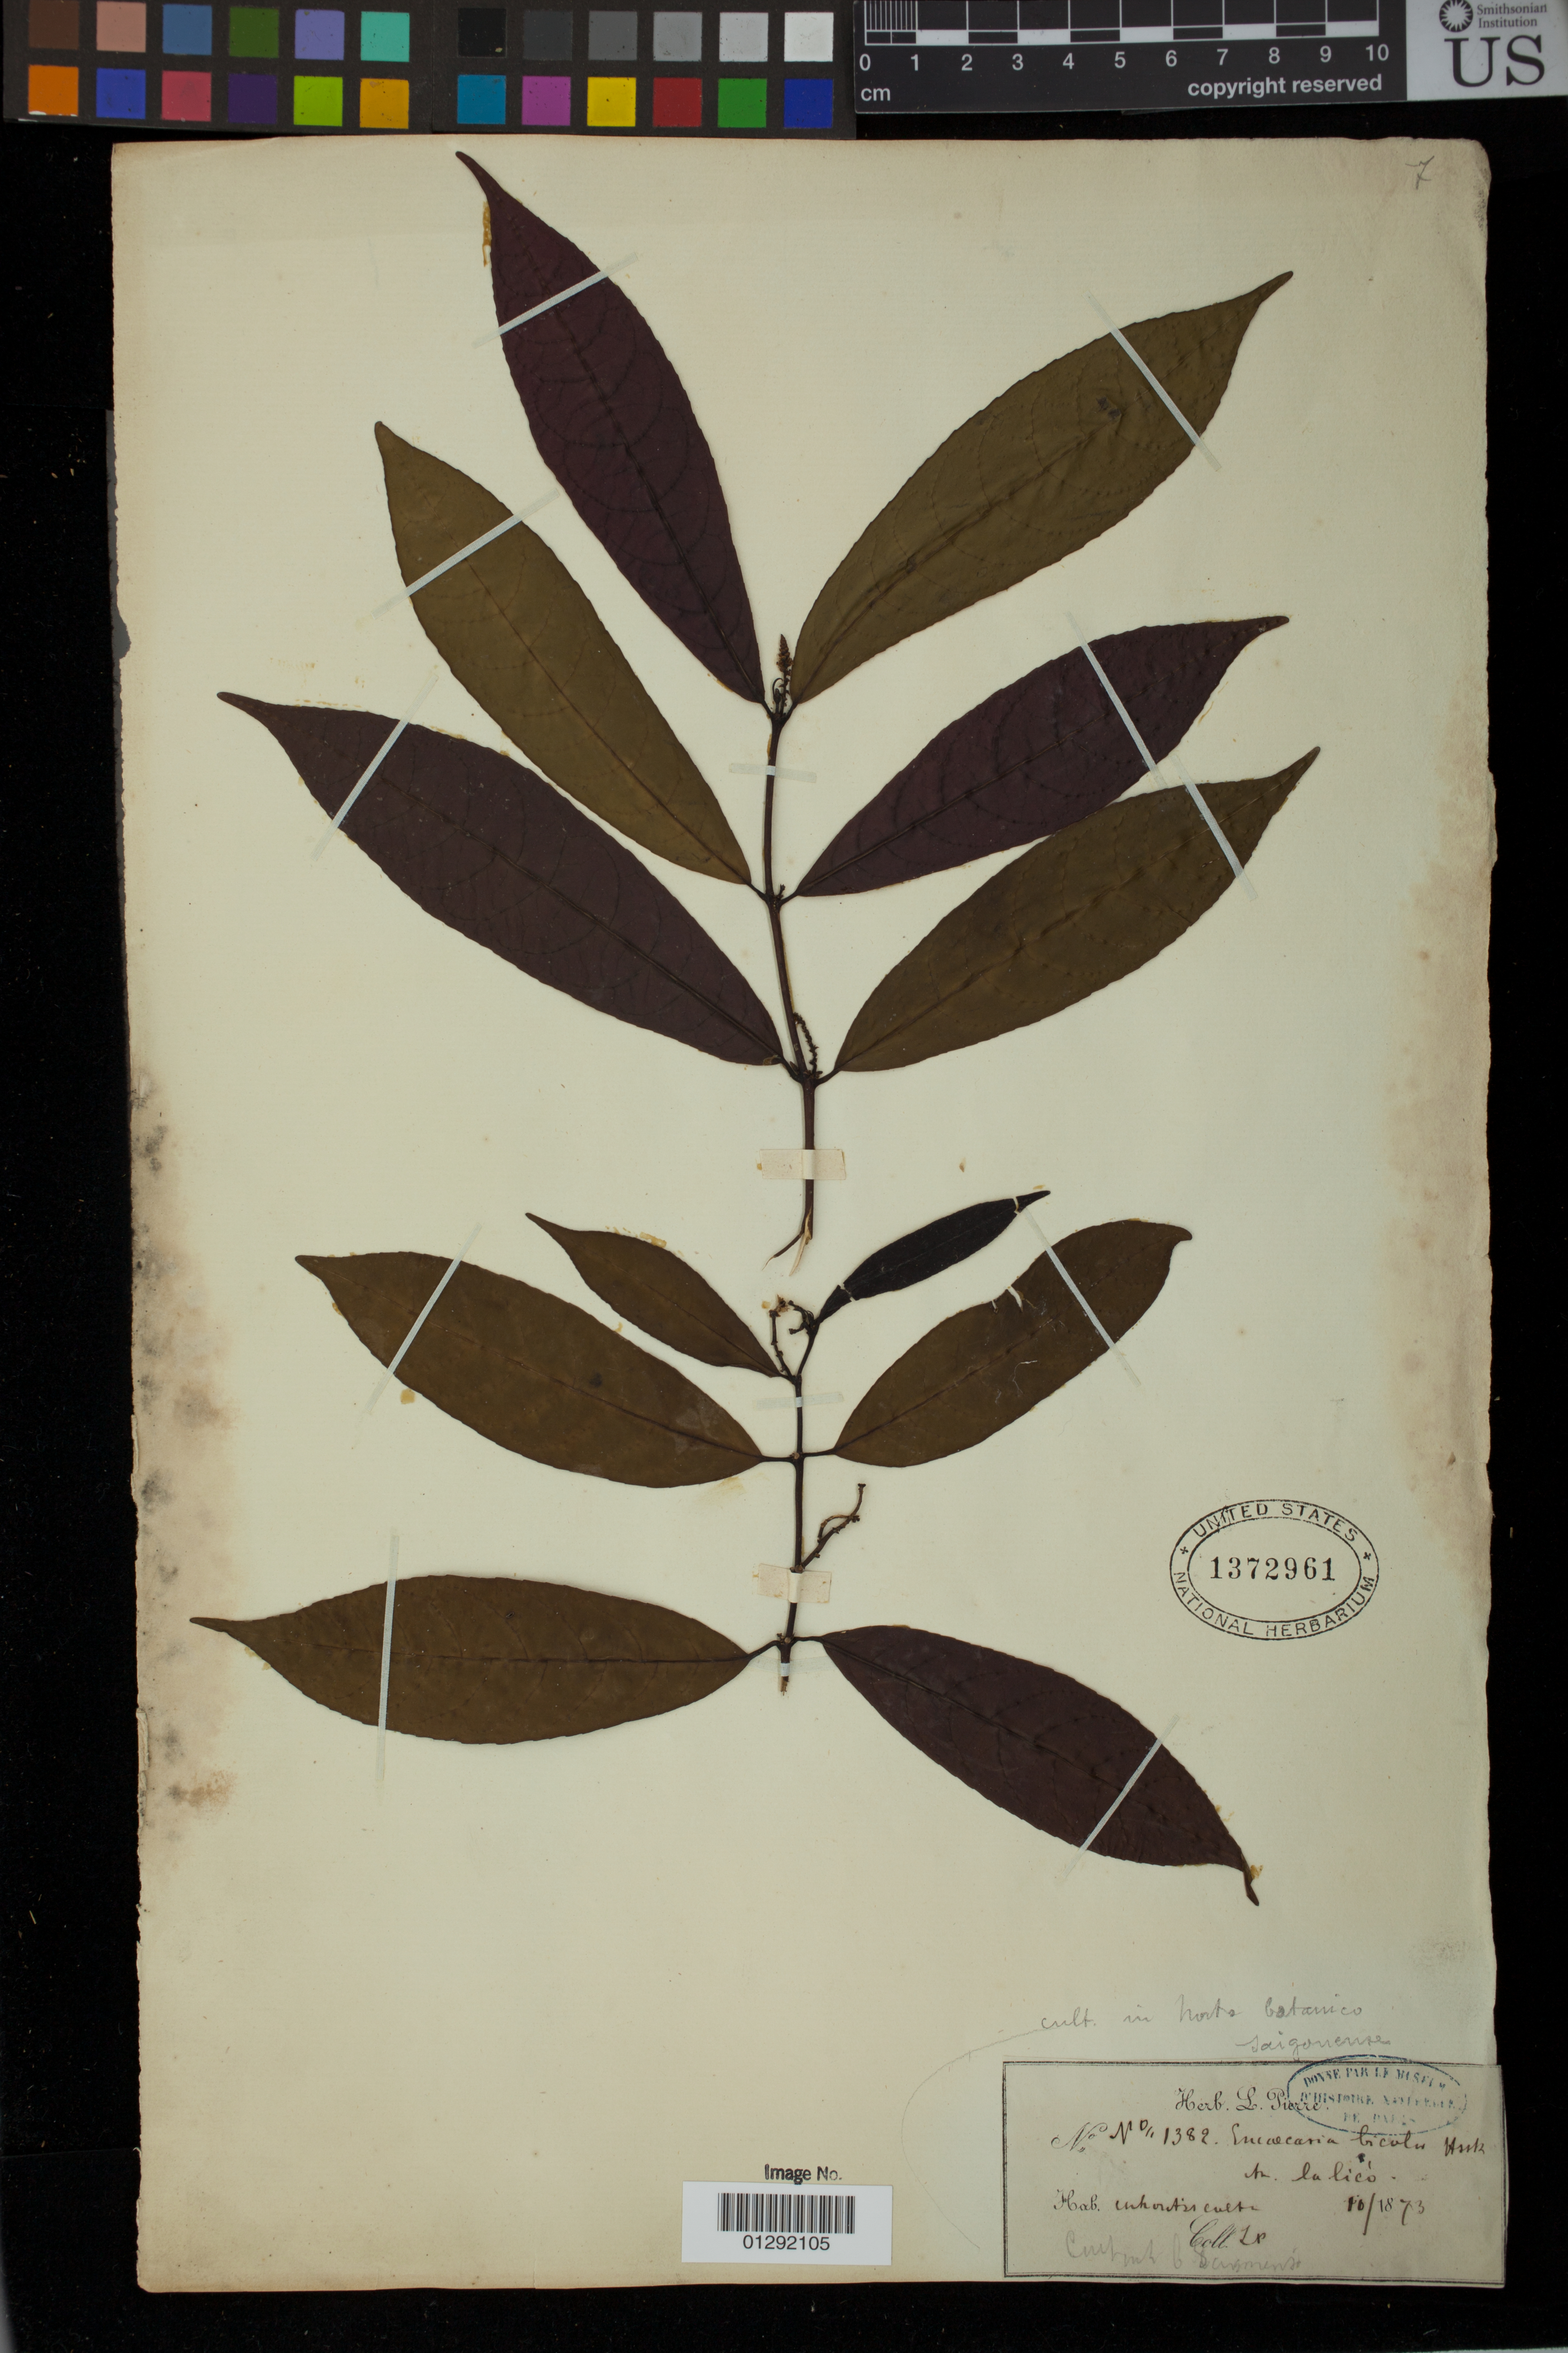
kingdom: Plantae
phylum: Tracheophyta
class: Magnoliopsida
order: Malpighiales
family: Euphorbiaceae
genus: Excoecaria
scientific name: Excoecaria cochinchinensis 'Firestorm'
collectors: L. Pierre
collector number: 1382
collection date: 1873-10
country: Vietnam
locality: Hortus botanico saigonense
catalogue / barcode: US 1372961